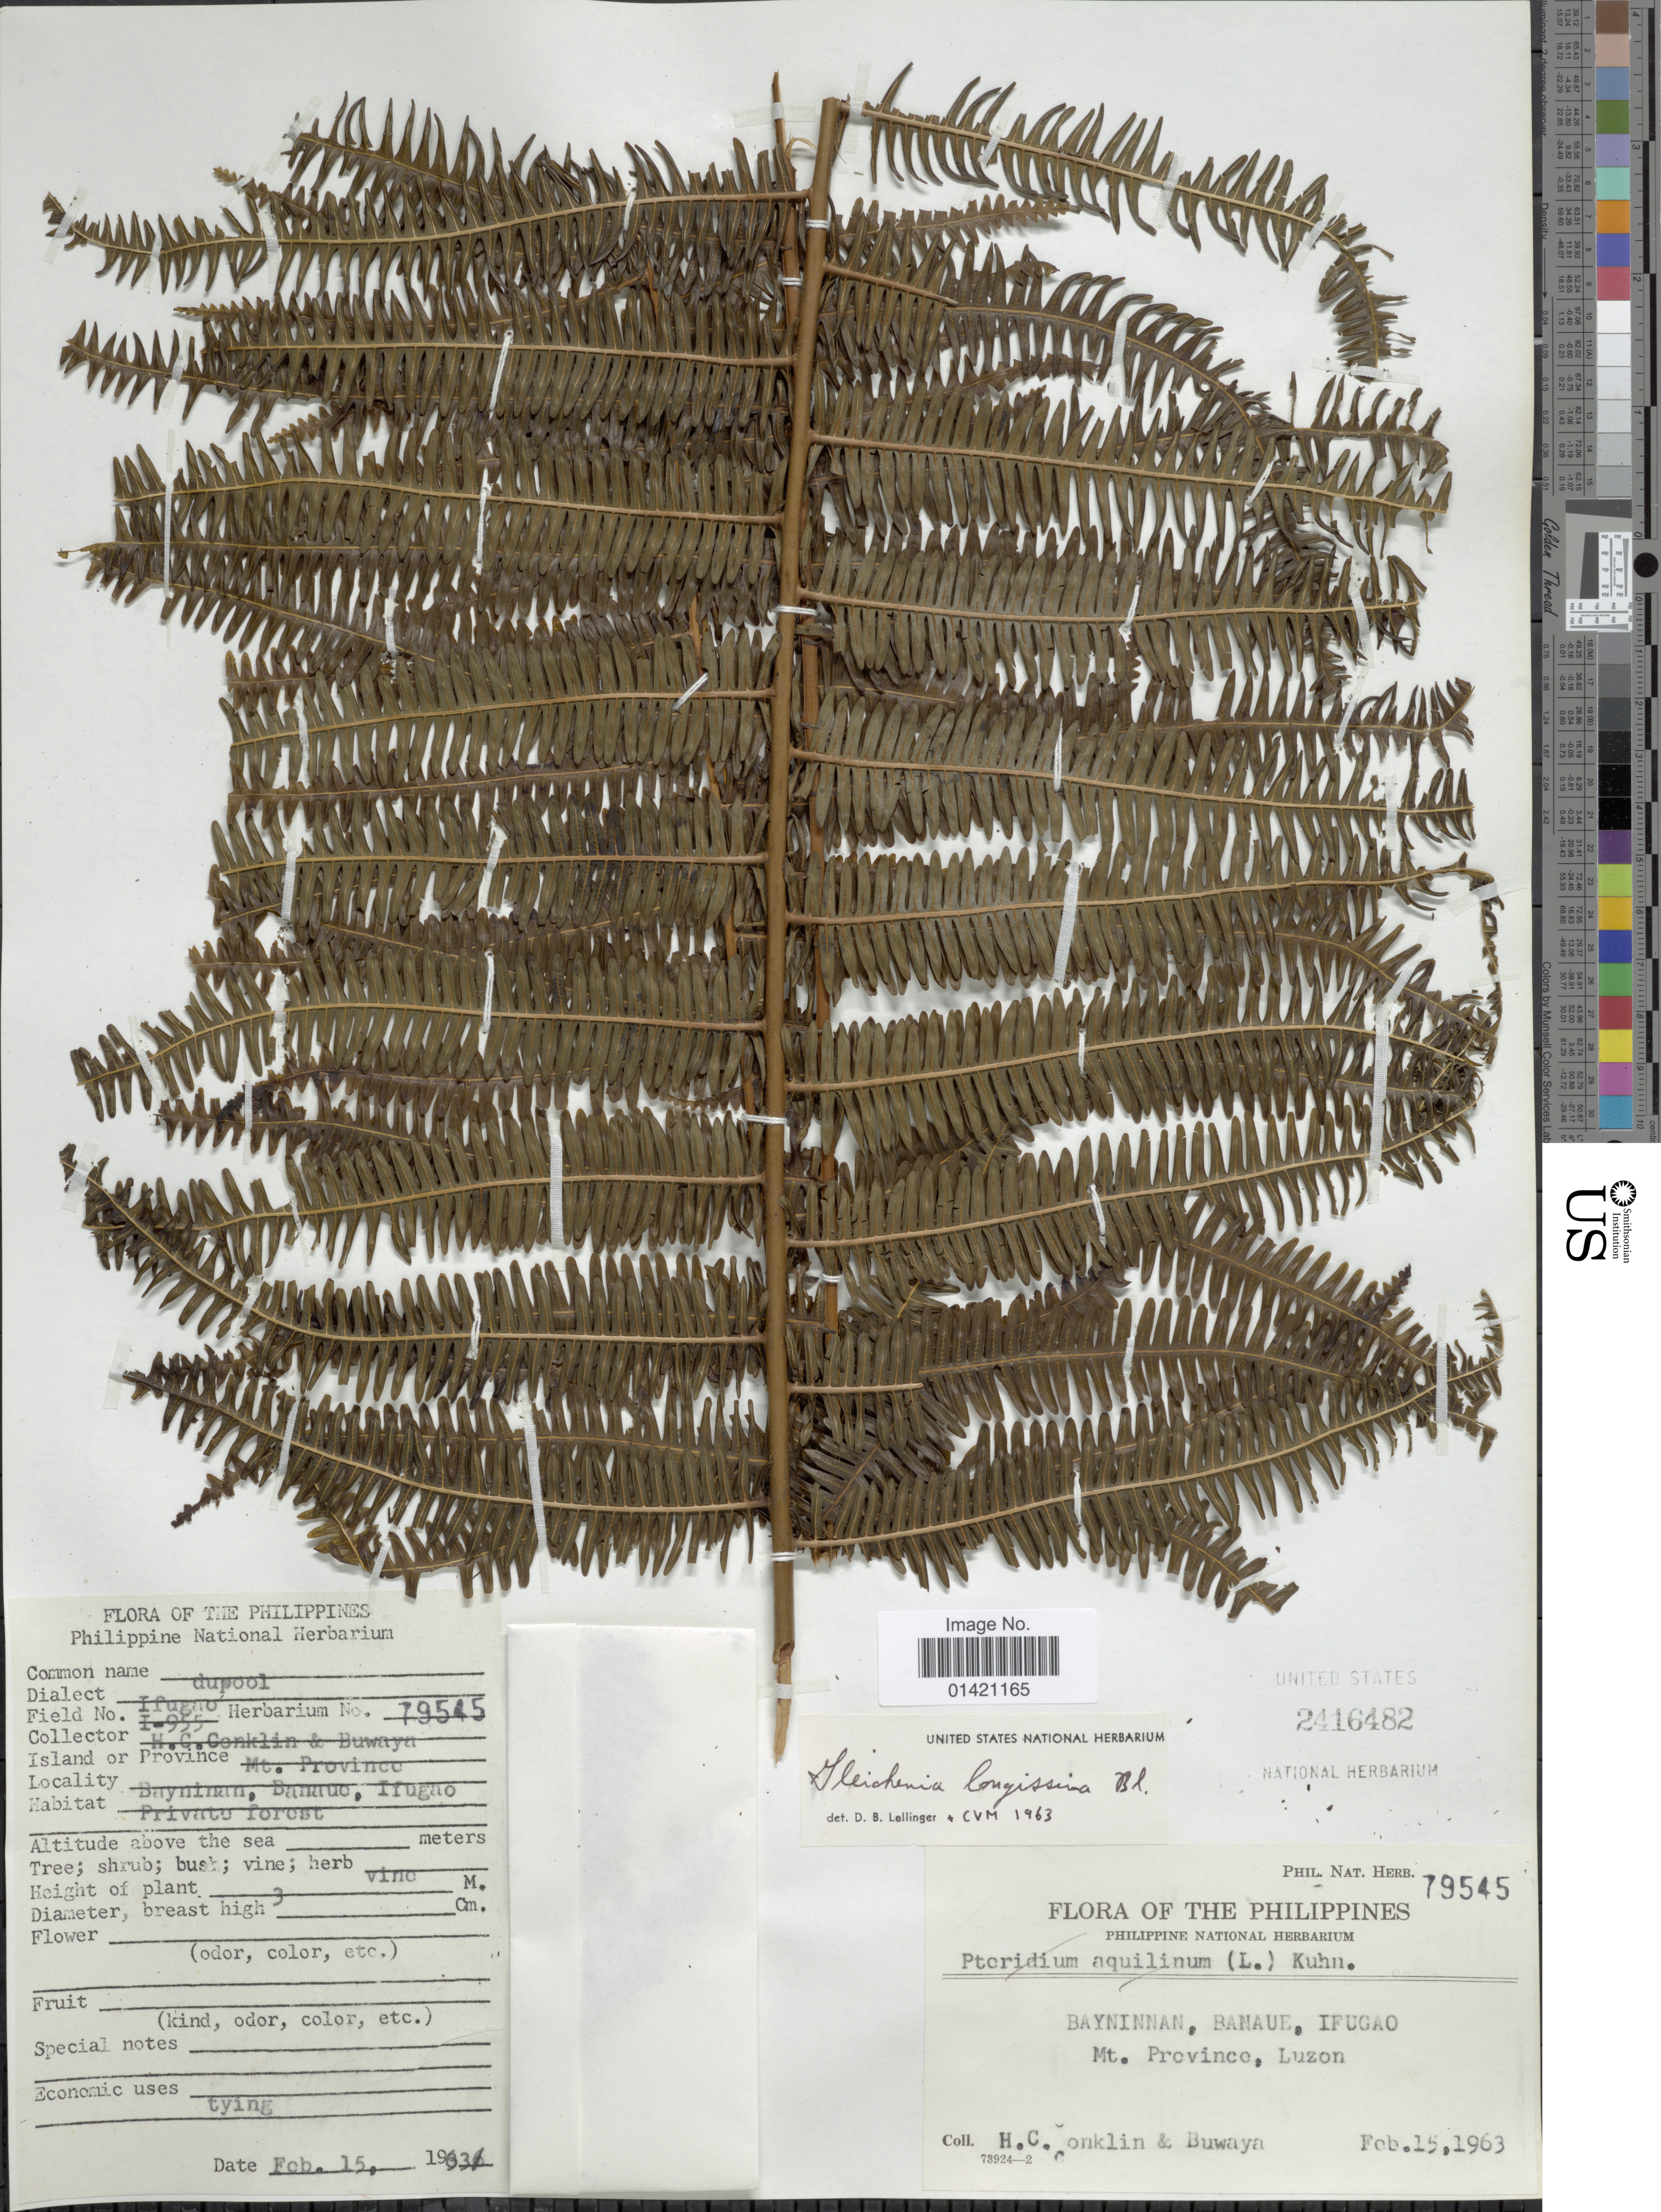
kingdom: Plantae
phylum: Tracheophyta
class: Polypodiopsida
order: Gleicheniales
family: Gleicheniaceae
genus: Diplopterygium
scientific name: Diplopterygium longissimum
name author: (Blume) Nakai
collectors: H. Conklin & -. Buwaya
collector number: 1955/79545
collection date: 1963-02-15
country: Philippines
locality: Bayninnan, Bamaue, Ifugao. Mt. Province, Luzon.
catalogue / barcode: US 2416482